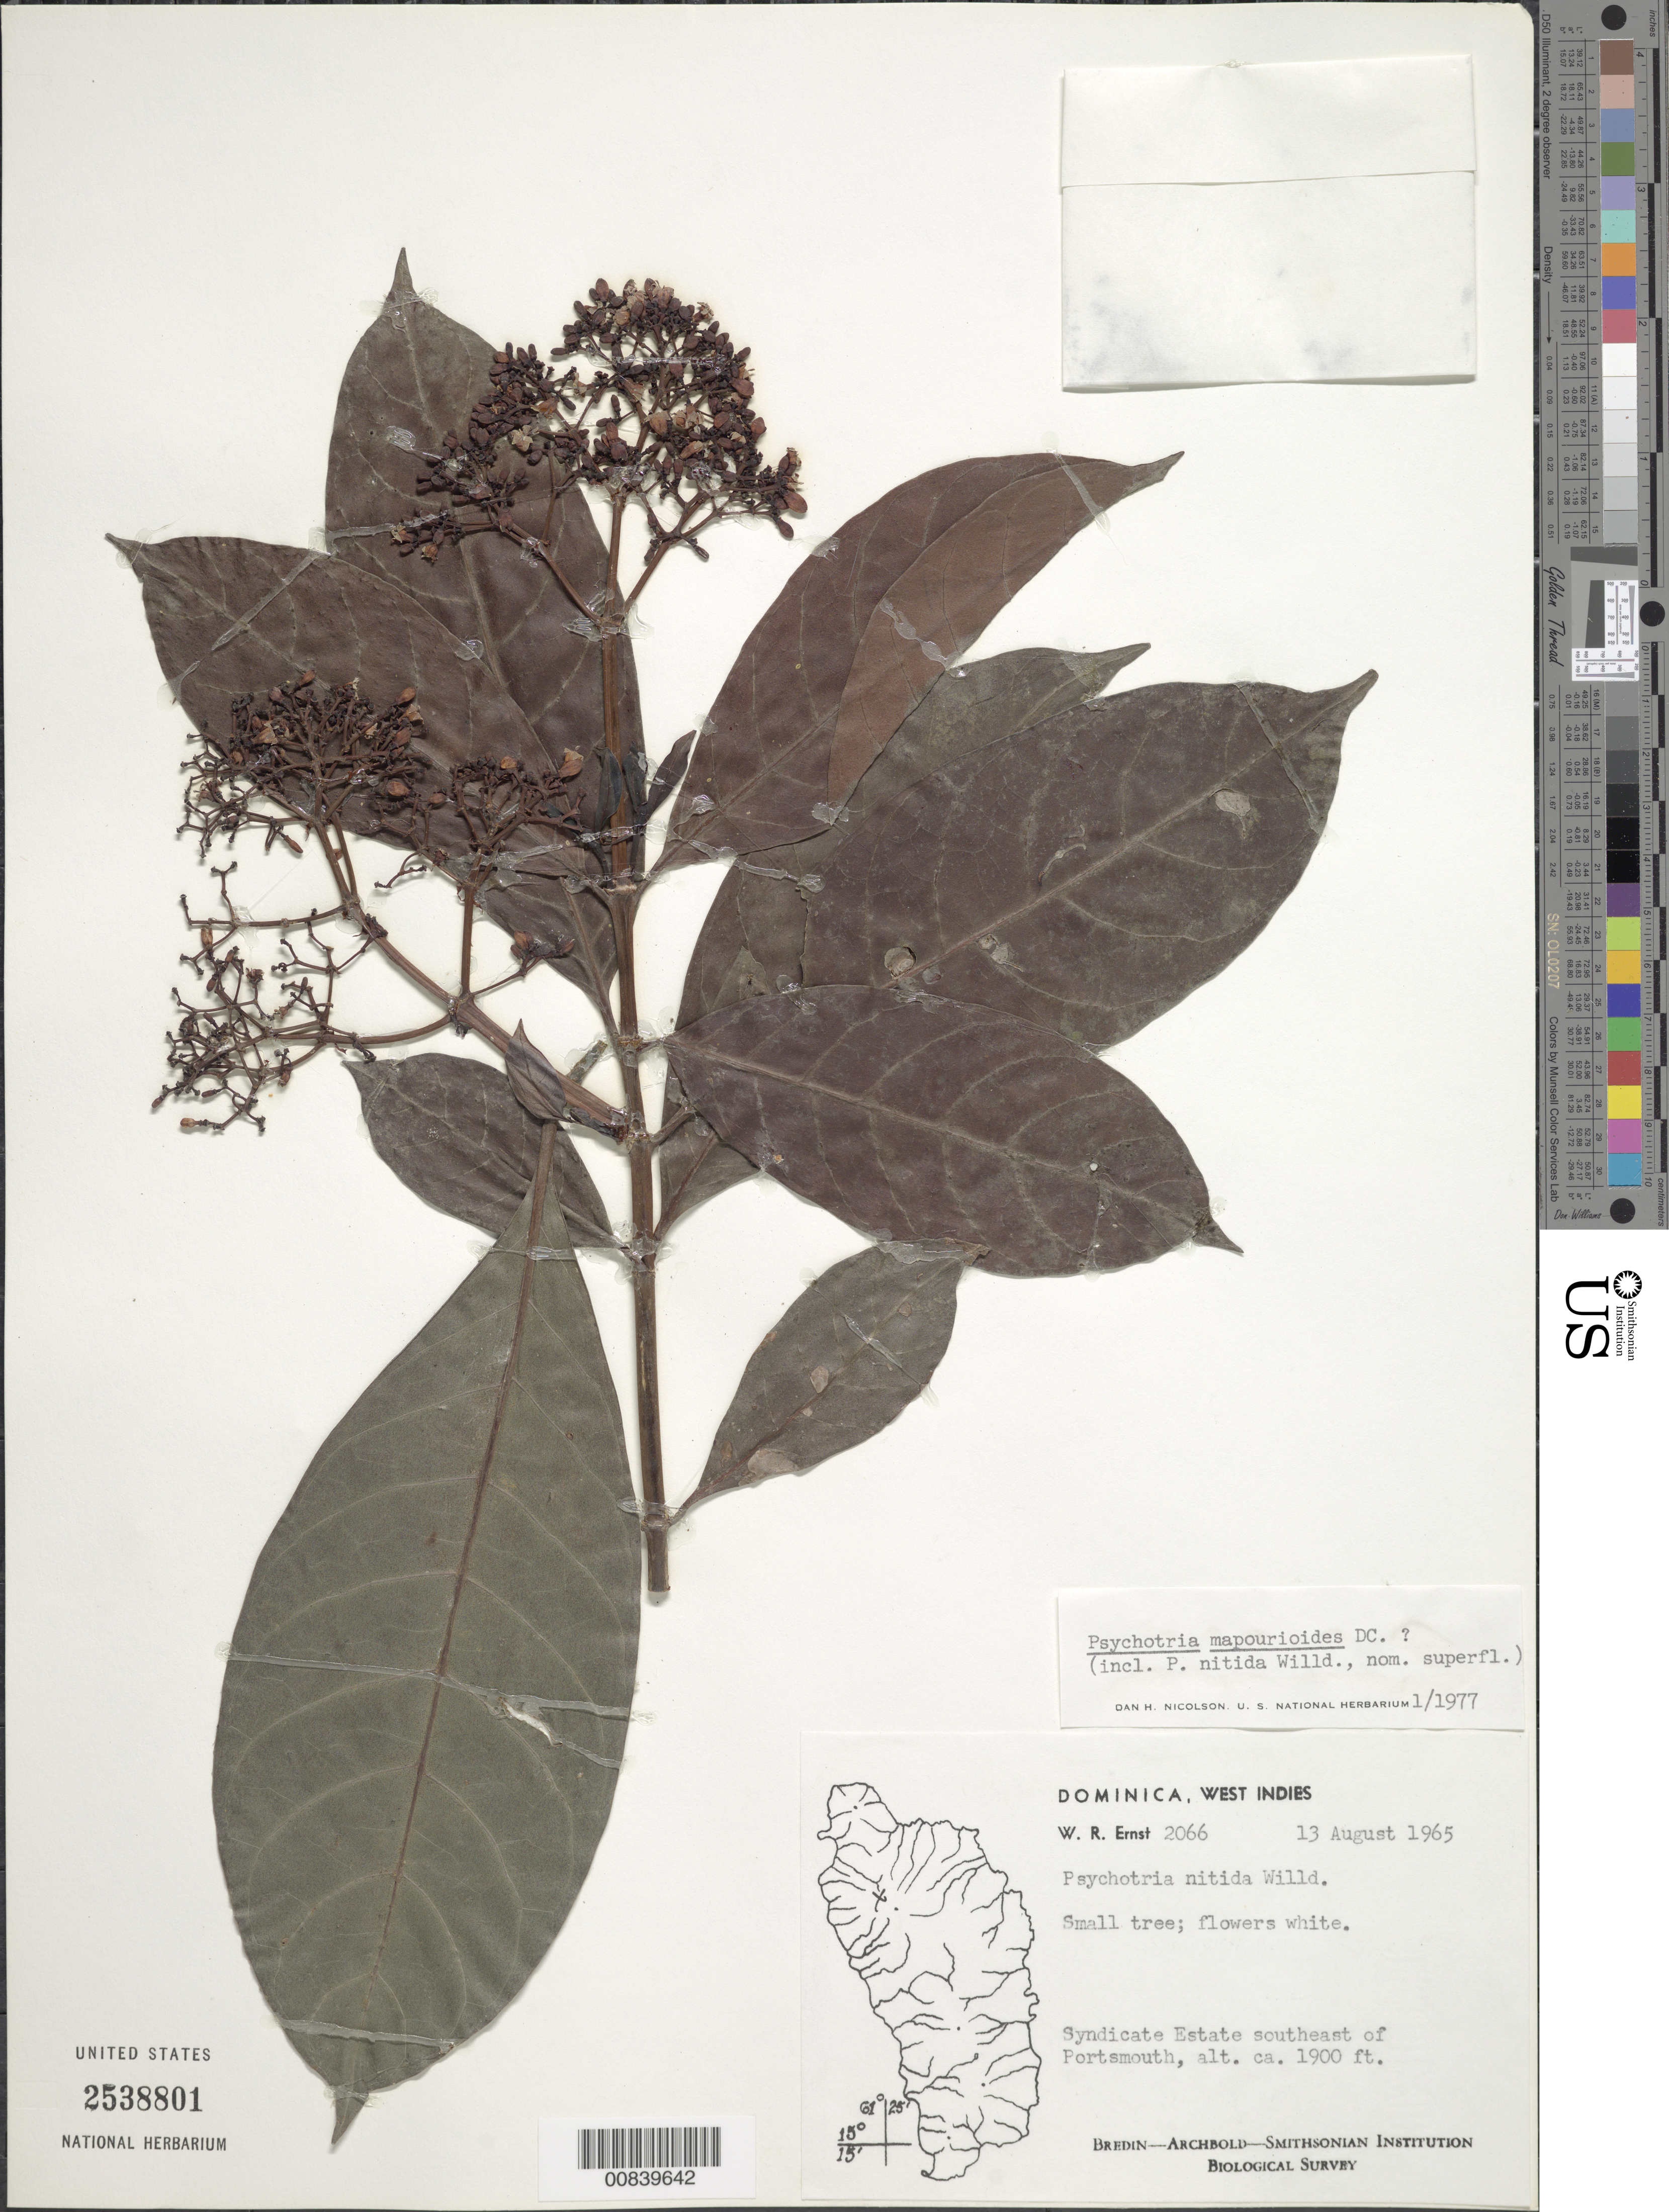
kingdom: Plantae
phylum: Tracheophyta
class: Magnoliopsida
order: Gentianales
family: Rubiaceae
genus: Psychotria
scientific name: Psychotria mapourioides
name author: DC.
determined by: Nicolson, Dan H.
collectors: W. R. Ernst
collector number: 2066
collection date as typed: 13 Aug 1965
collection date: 1965-08-13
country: Dominica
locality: Syndicate Estate, southeast of Portsmouth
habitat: Syndacate Estate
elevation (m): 579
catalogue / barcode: US 2538801